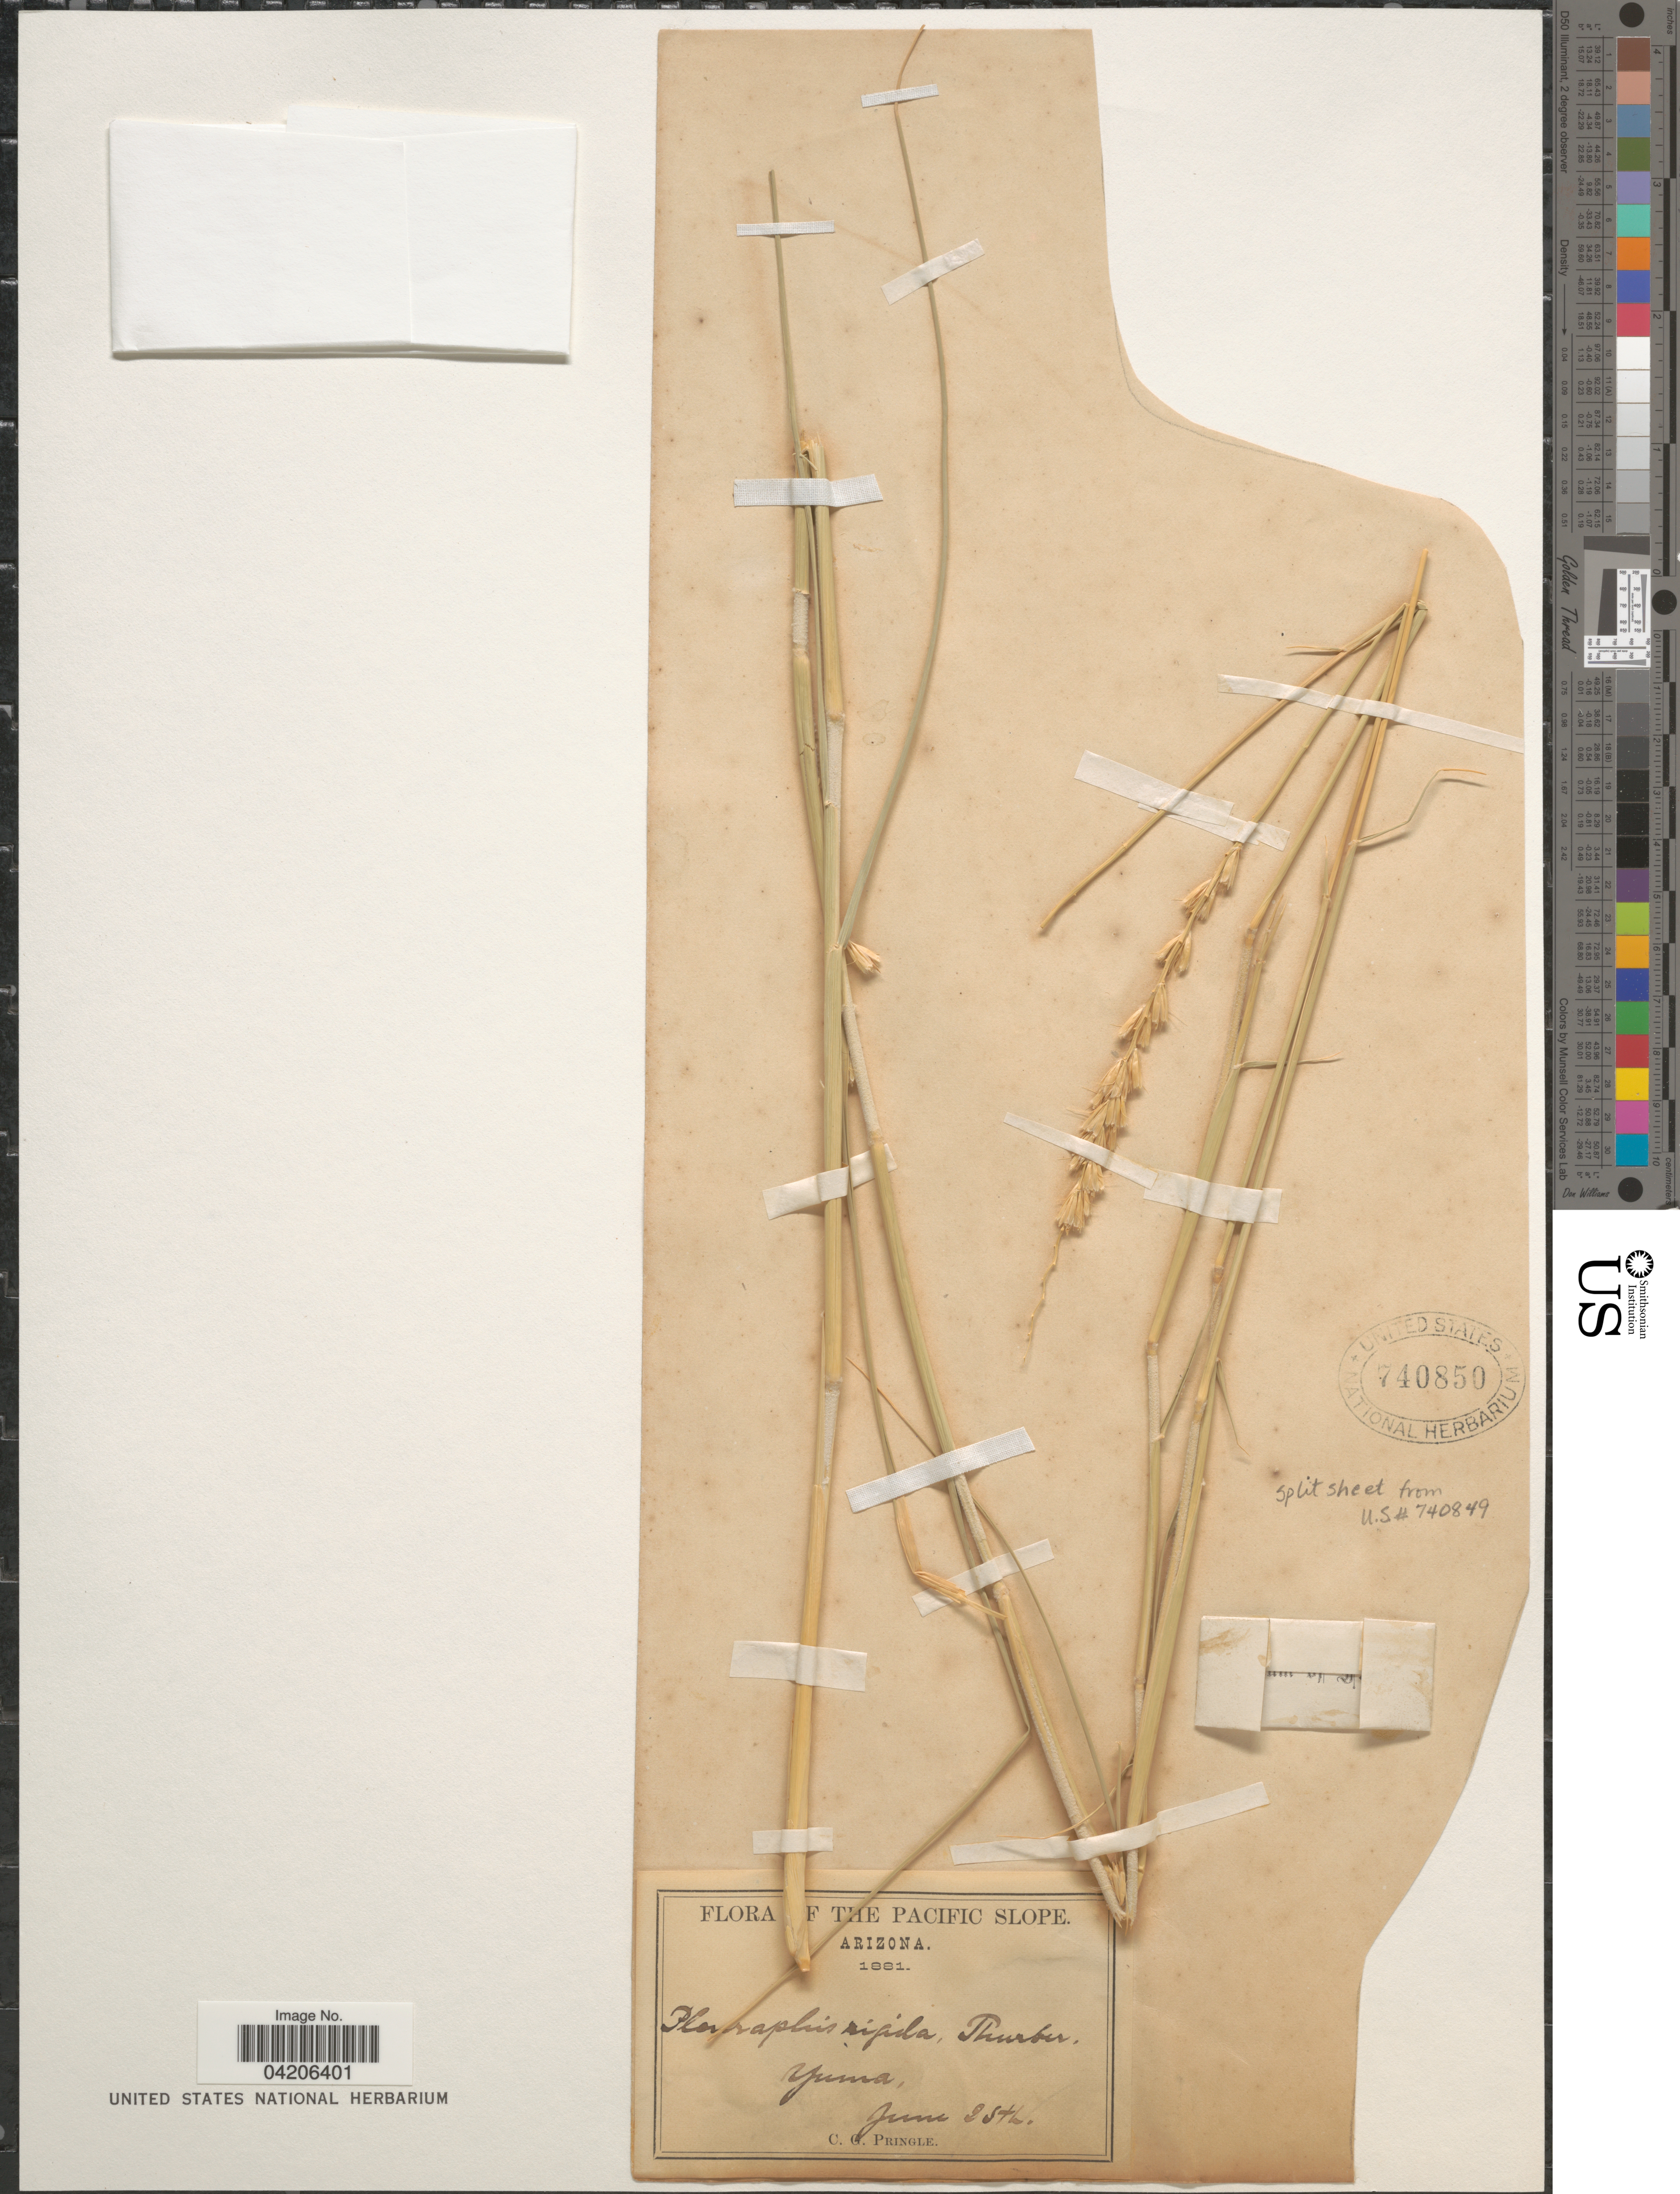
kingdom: Plantae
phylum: Tracheophyta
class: Liliopsida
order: Poales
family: Poaceae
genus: Hilaria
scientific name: Hilaria sp.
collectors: C. G. Pringle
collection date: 1881-06-25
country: United States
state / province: Arizona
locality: The Pacific Slope. Yuma.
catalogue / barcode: US 740850